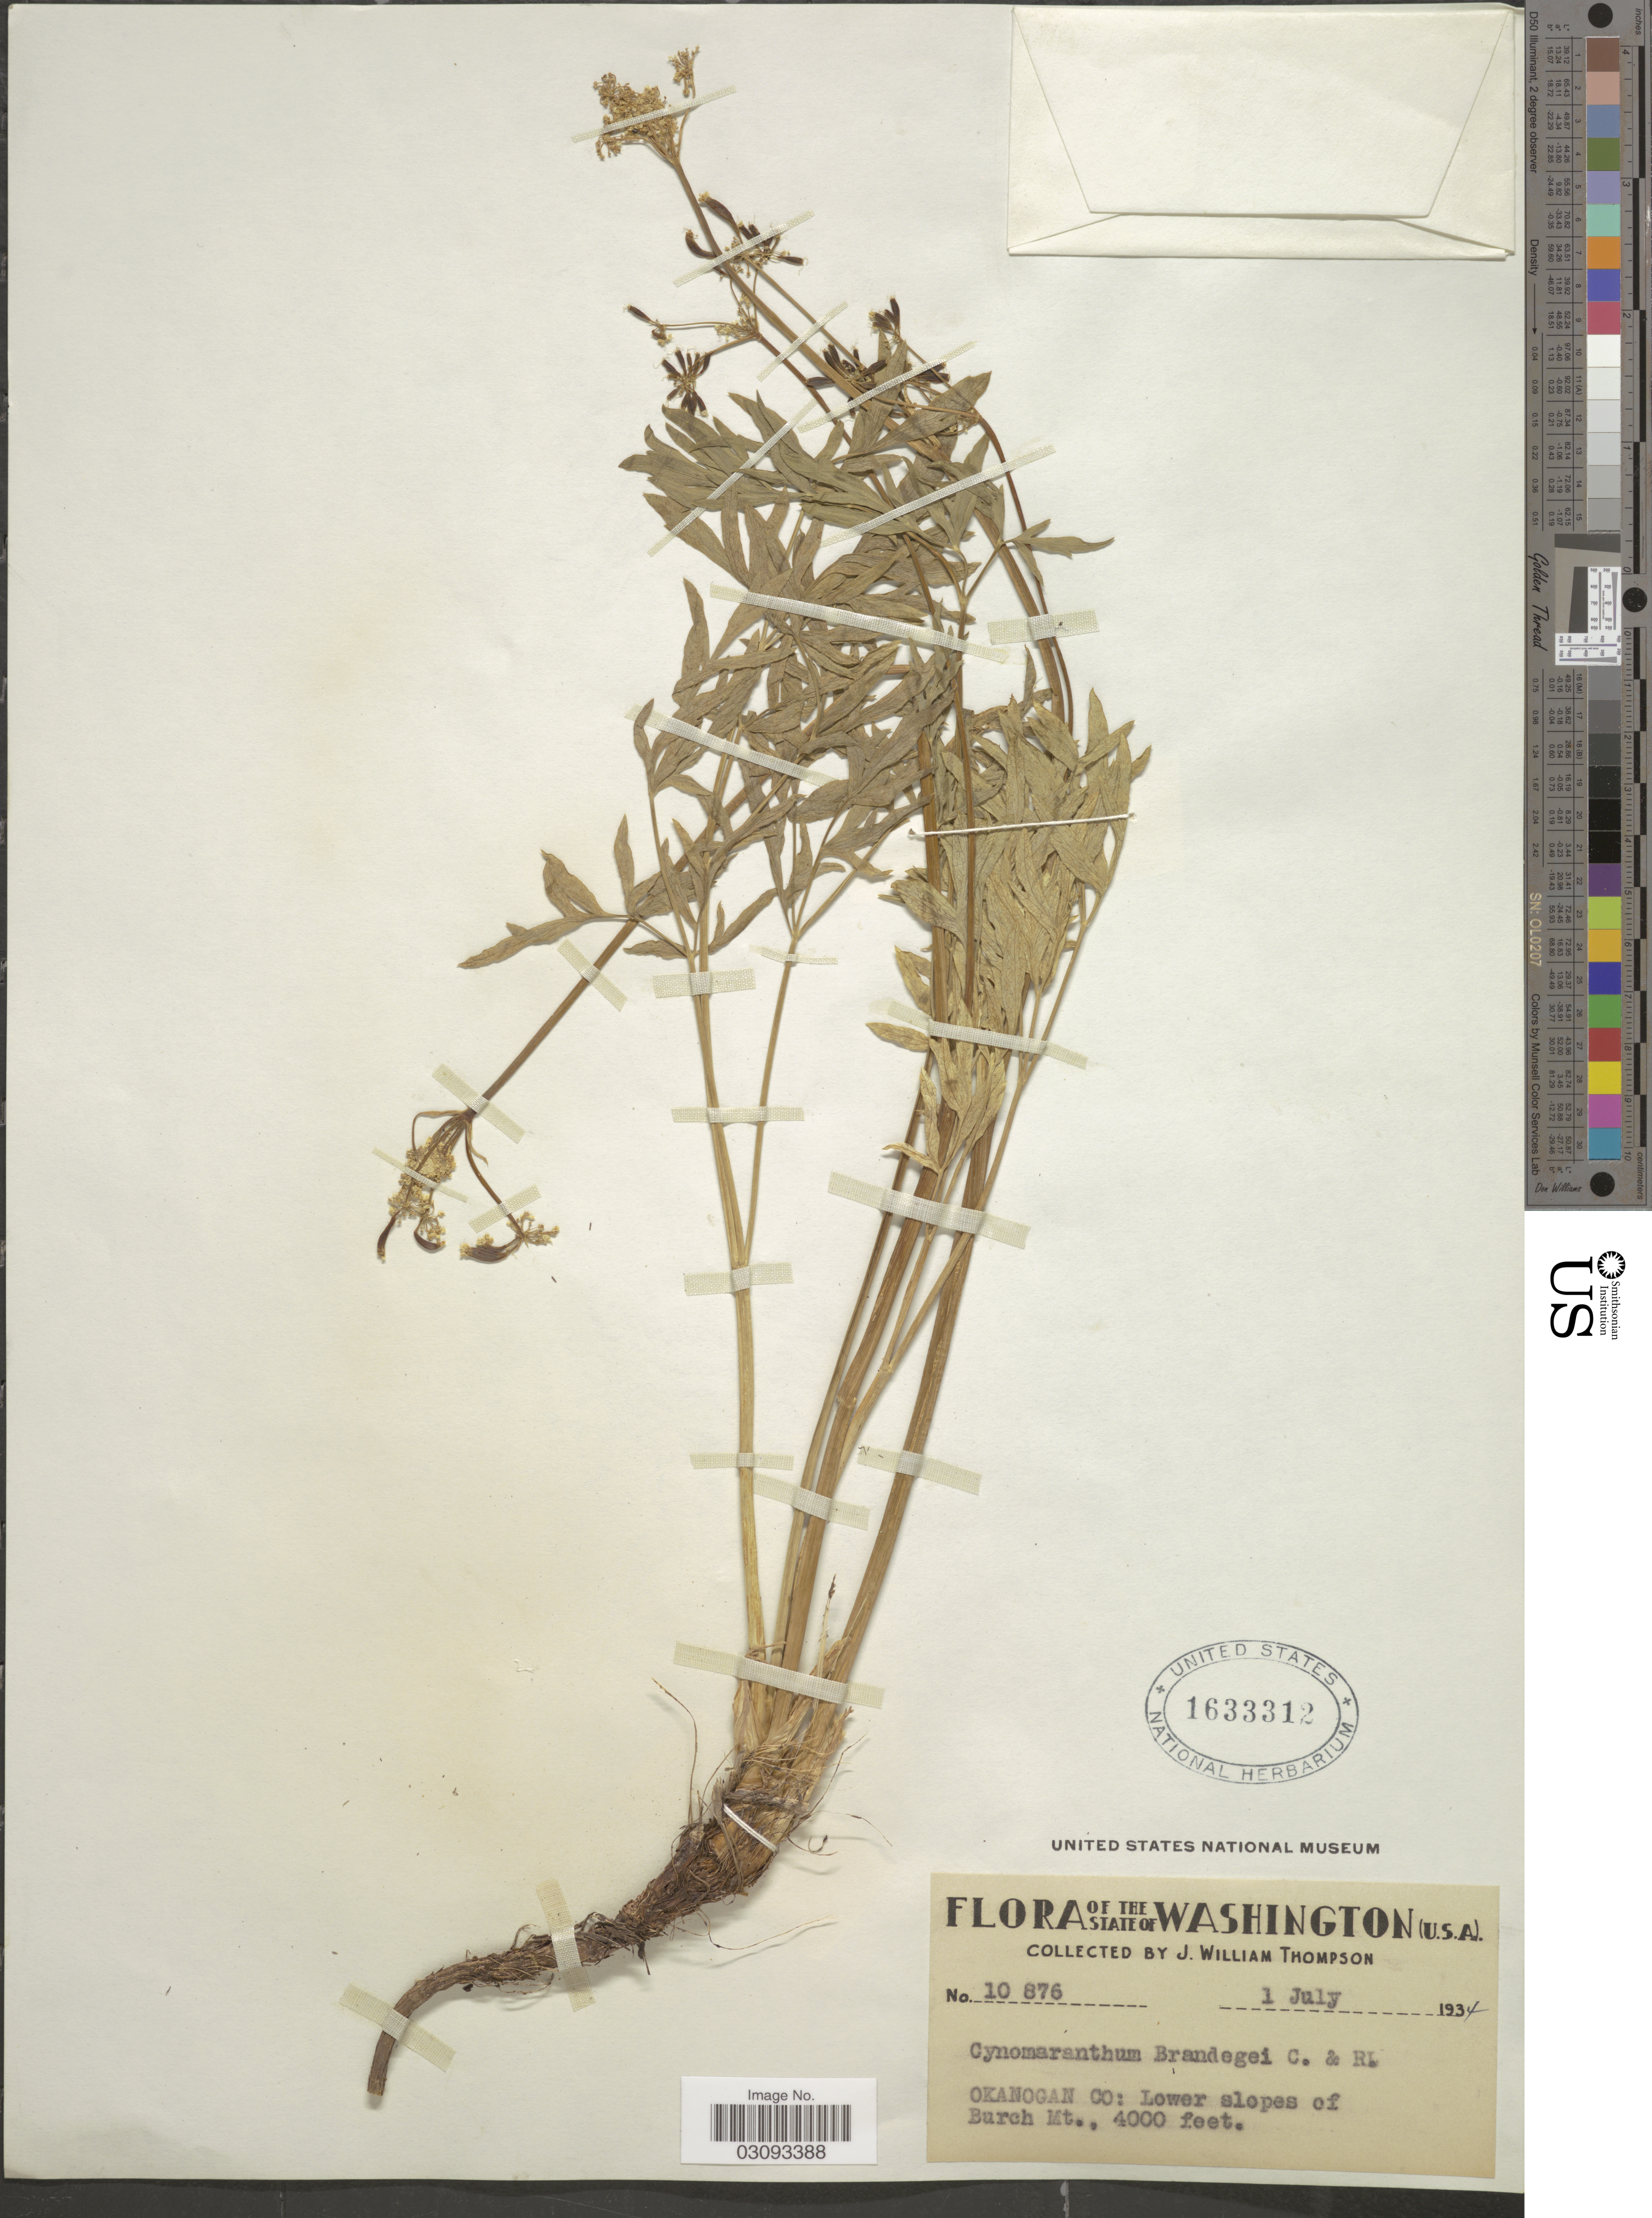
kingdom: Plantae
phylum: Tracheophyta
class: Magnoliopsida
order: Apiales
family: Apiaceae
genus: Lomatium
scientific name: Lomatium brandegeei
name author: (J.M. Coult. & Rose) J.F. Macbr.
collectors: J. W. Thompson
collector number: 10876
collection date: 1934-07-01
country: United States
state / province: Washington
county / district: Okanogan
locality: Okanogan Co: Lower slopes of Burch Mt.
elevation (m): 1219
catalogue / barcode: US 1633312